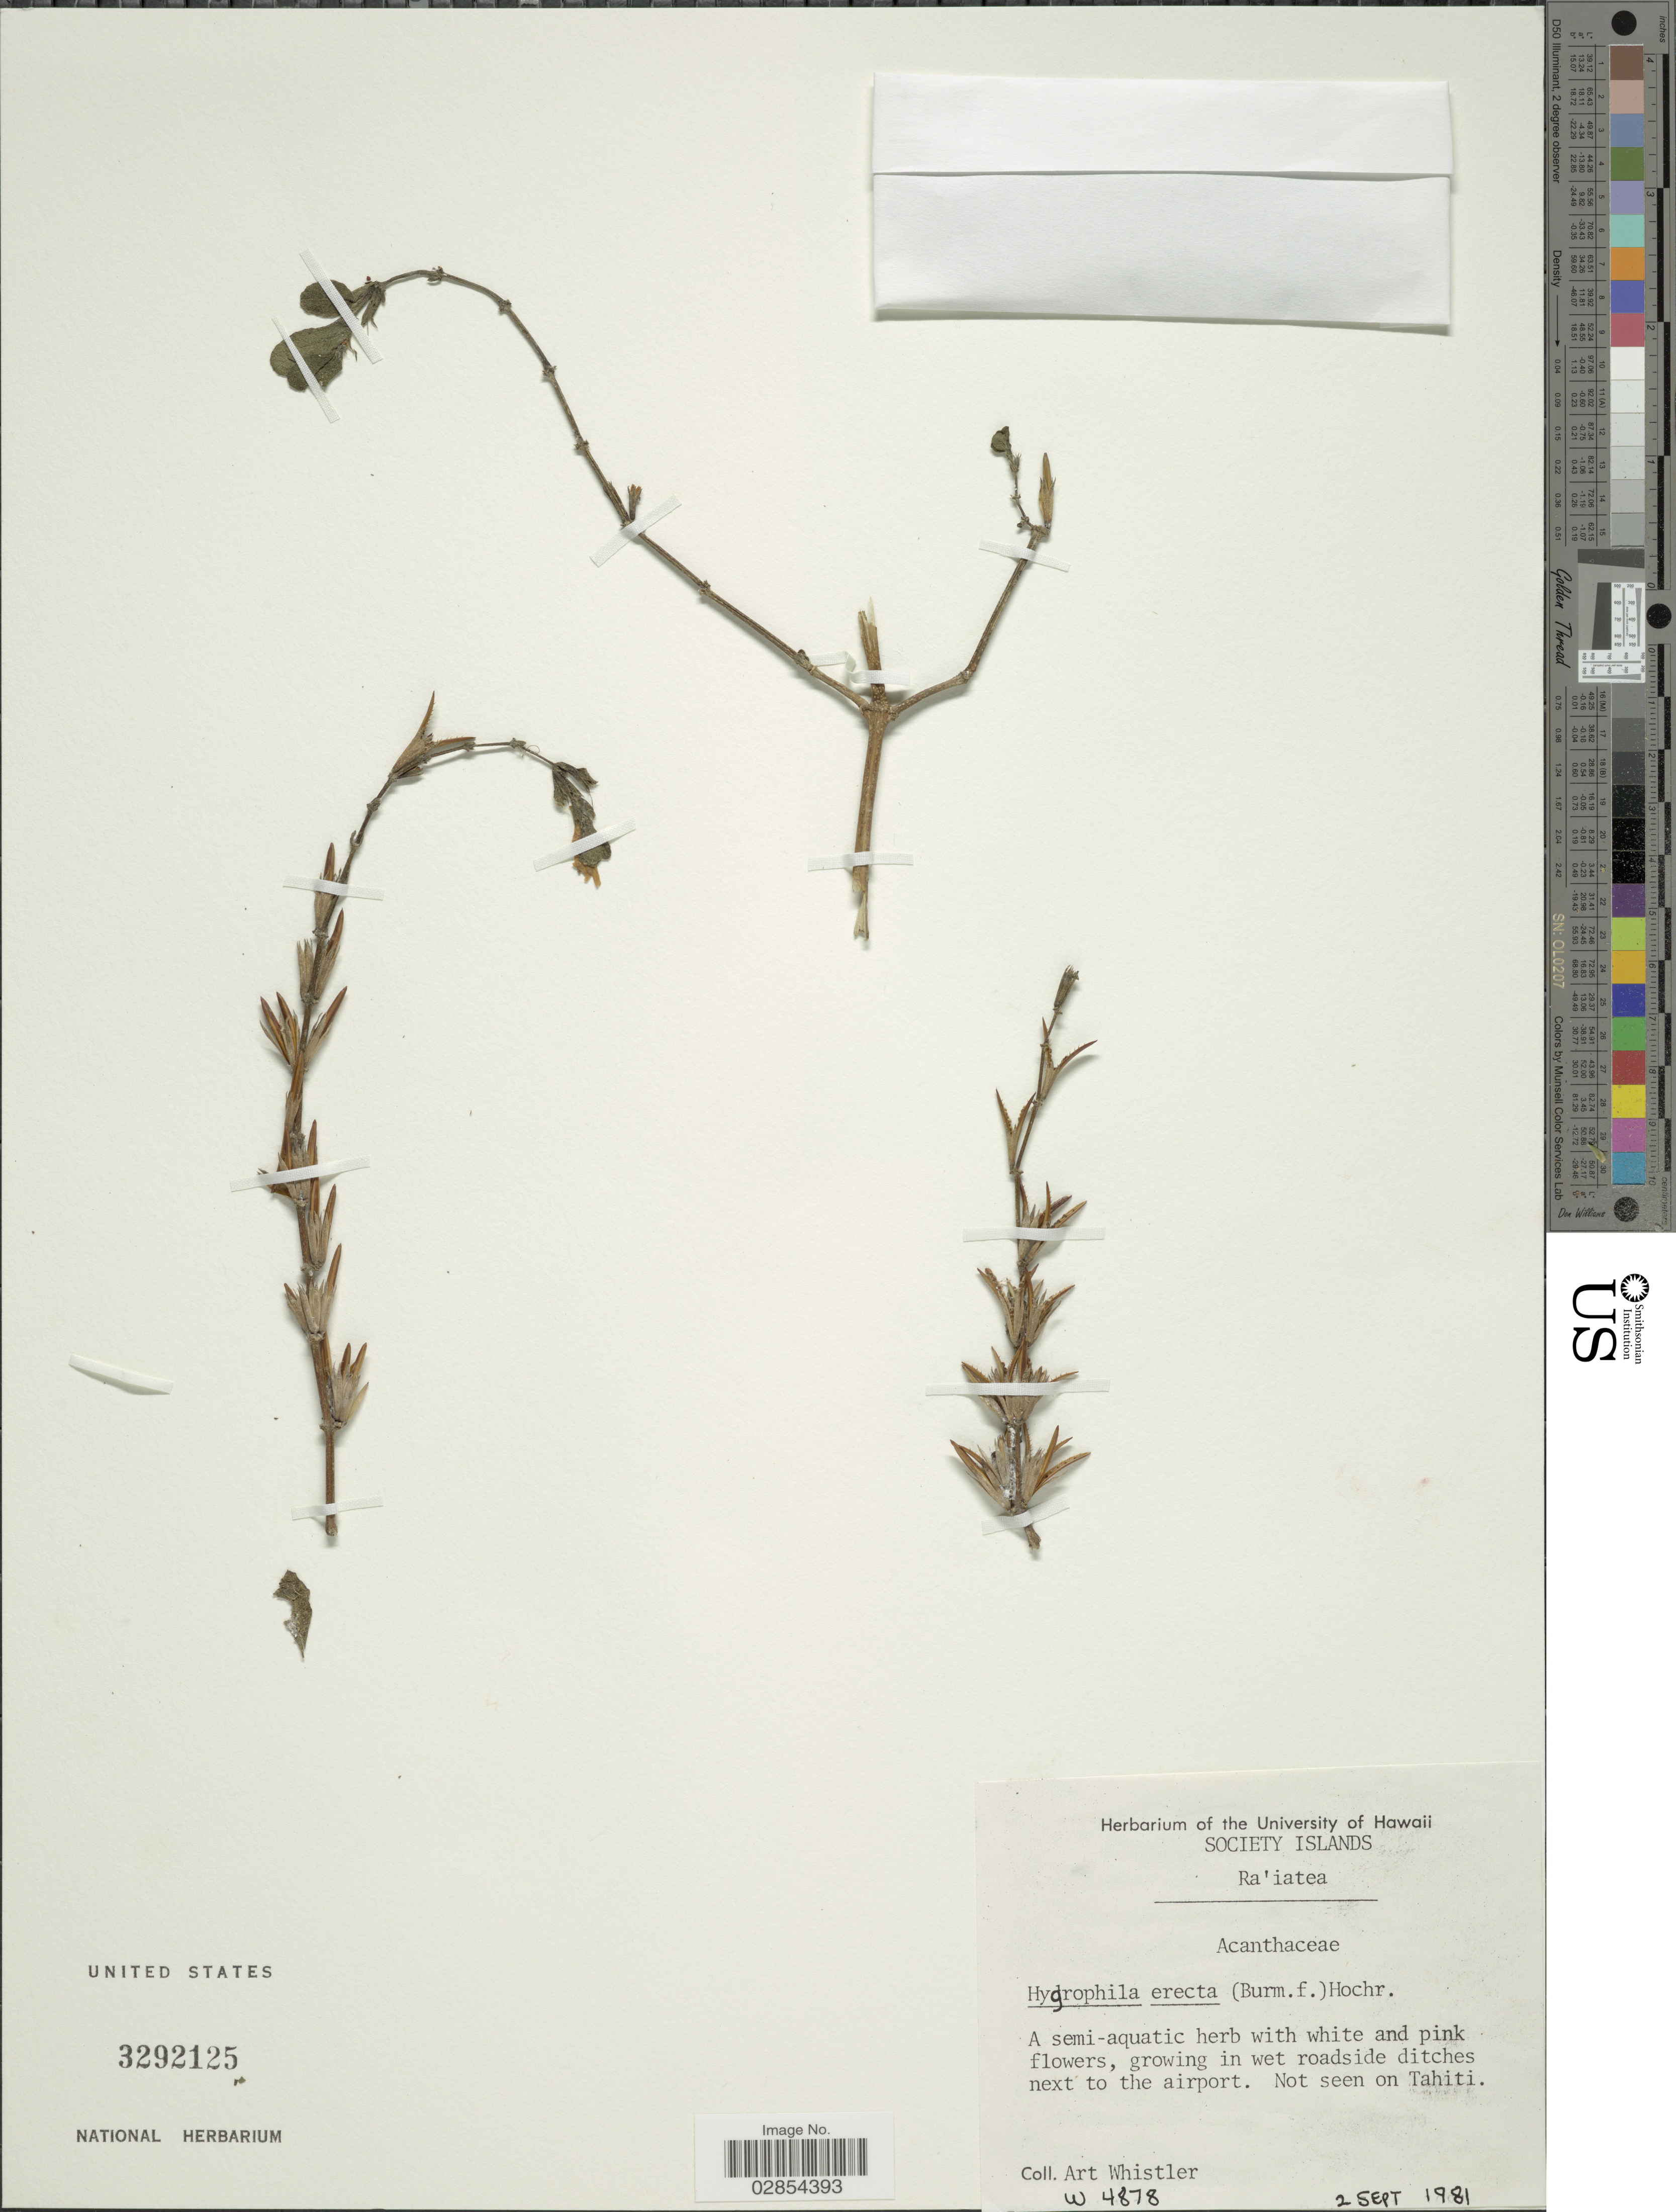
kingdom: Plantae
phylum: Tracheophyta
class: Magnoliopsida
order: Lamiales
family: Acanthaceae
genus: Hygrophila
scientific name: Hygrophila erecta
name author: (Burm. f.) Hochr.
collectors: A. Whistler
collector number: W4878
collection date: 1981-09-02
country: French Polynesia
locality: Society Islands. Ra'iatea.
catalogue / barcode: US 3292125